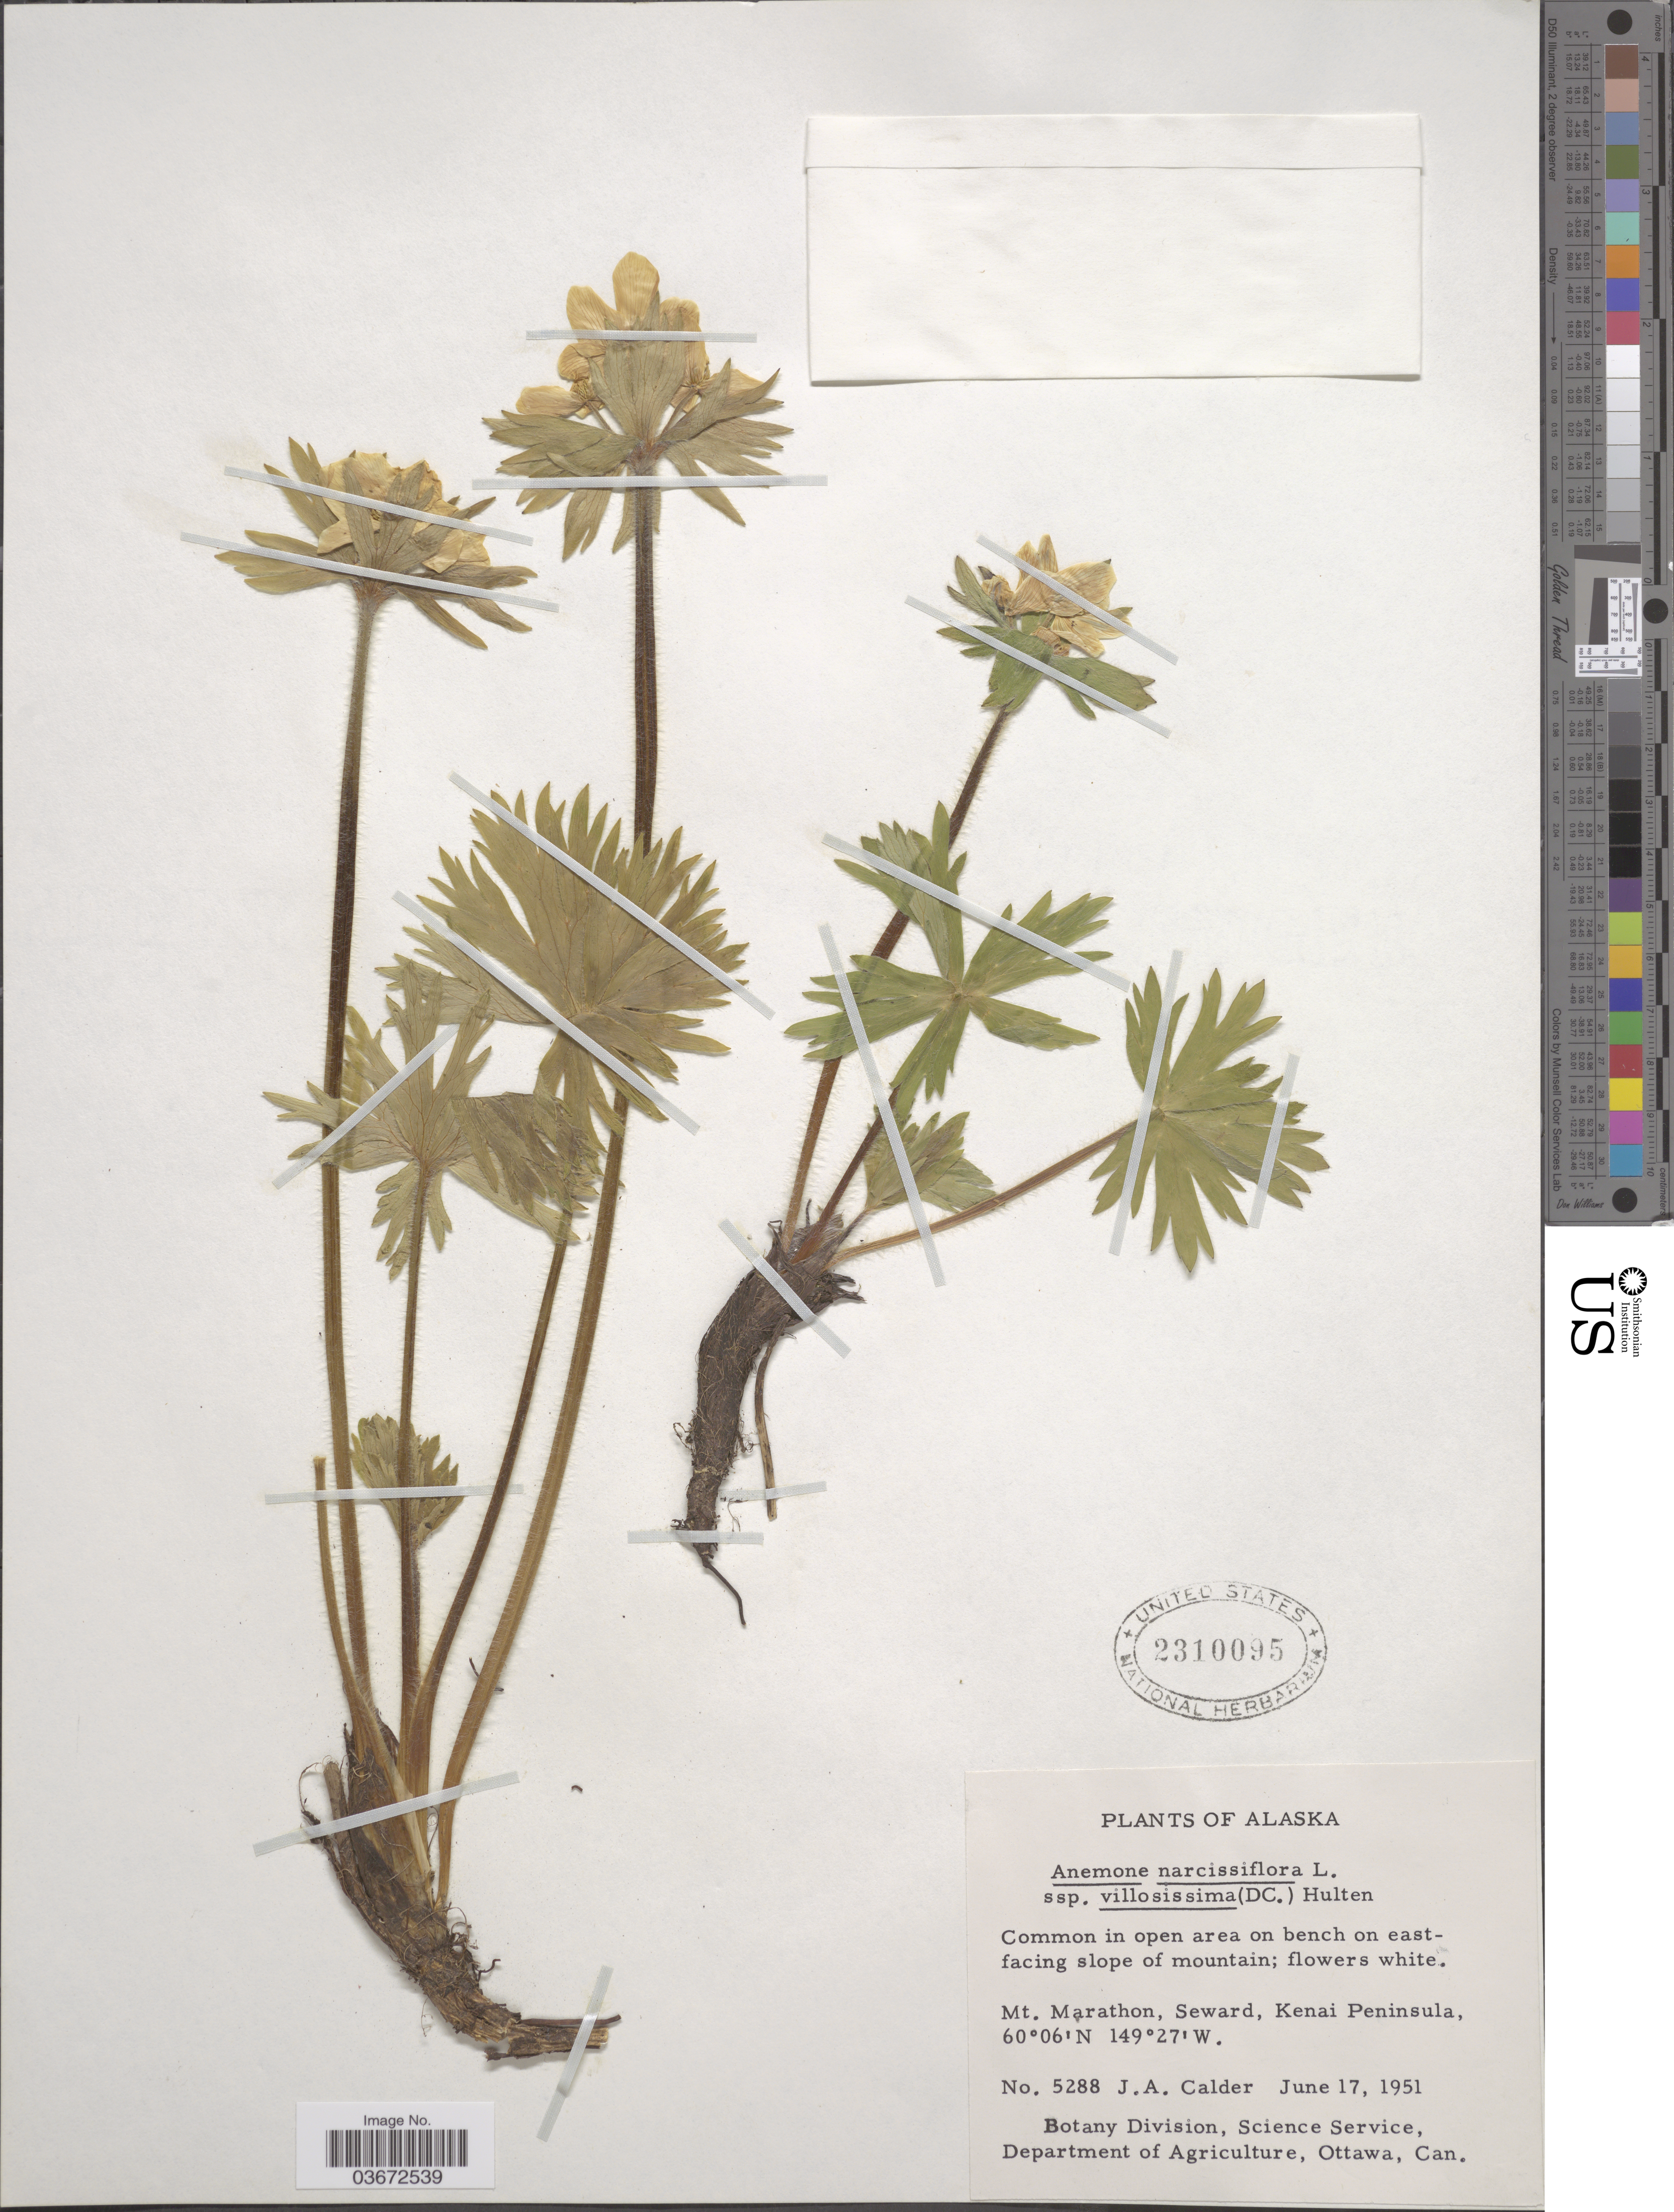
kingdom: Plantae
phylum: Tracheophyta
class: Magnoliopsida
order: Ranunculales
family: Ranunculaceae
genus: Anemone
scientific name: Anemone narcissiflora var. villosissima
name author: DC.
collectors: J. A. Calder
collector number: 5288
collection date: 1951-06-17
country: United States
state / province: Alaska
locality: Mt. Marathon, Seward, Kenai Peninsula.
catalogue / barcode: US 2310095